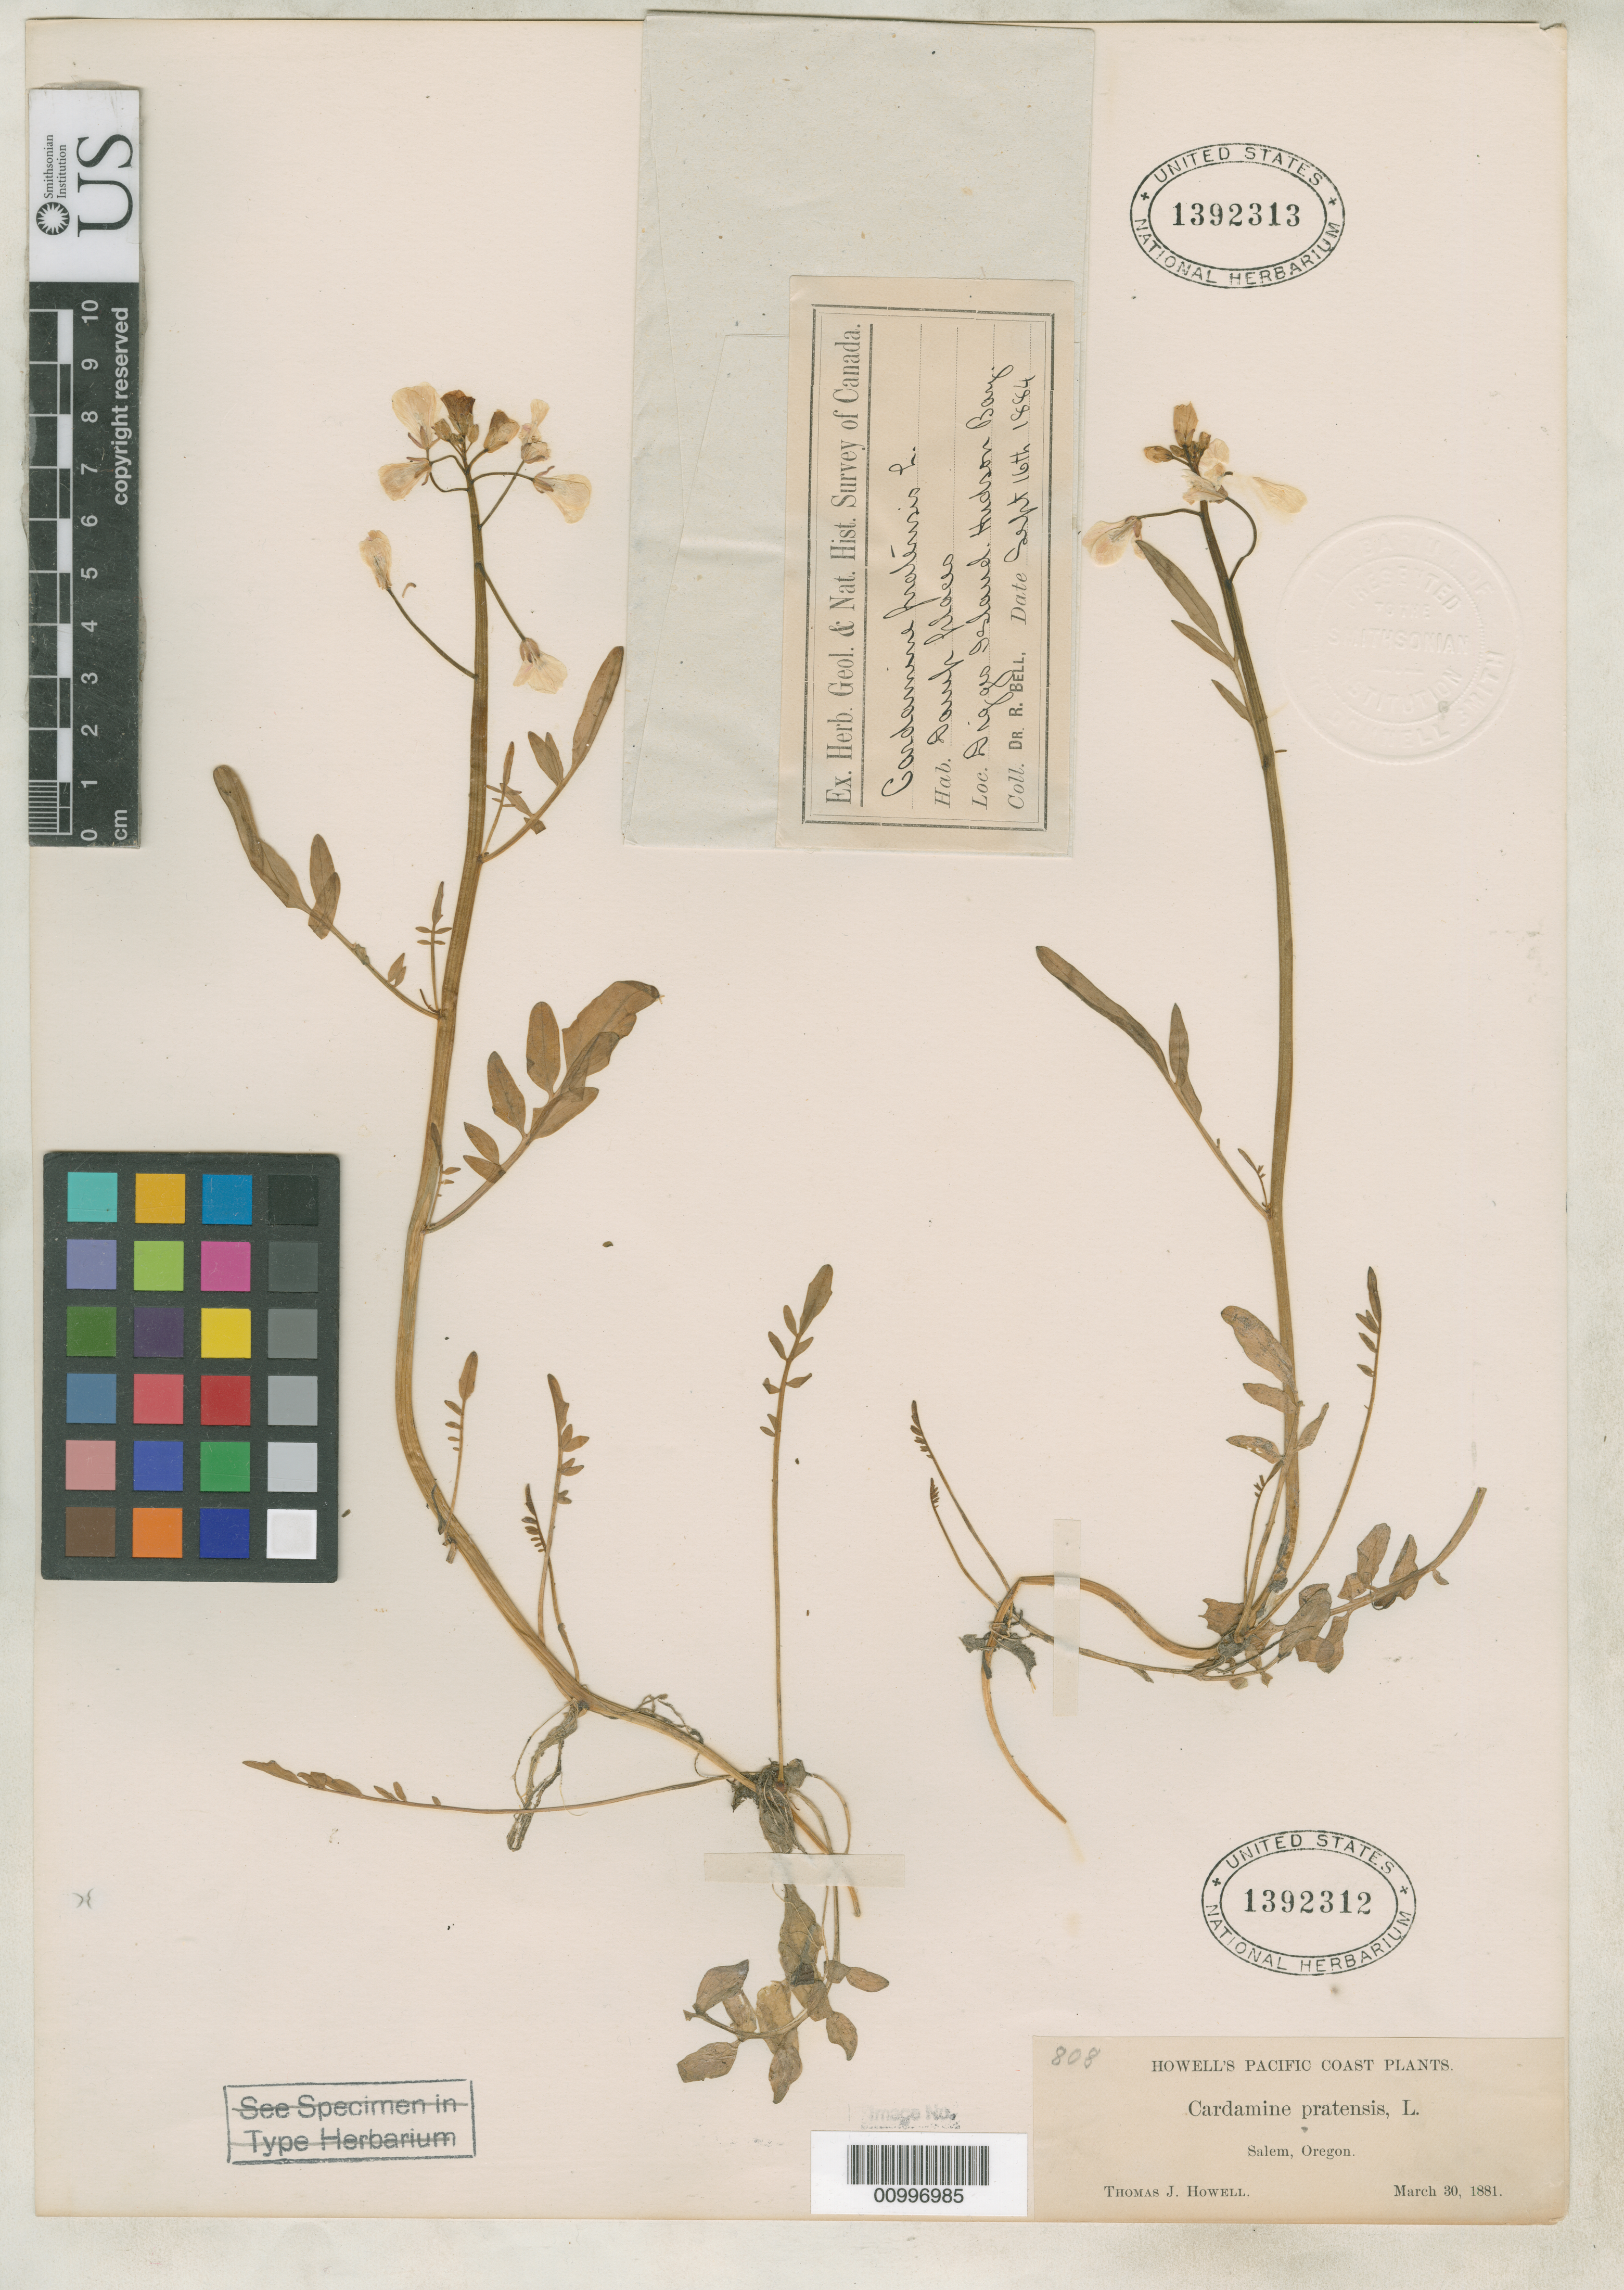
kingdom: Plantae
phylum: Tracheophyta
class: Magnoliopsida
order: Brassicales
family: Brassicaceae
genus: Cardamine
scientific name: Cardamine penduliflora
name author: O.E. Schulz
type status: Syntype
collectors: T. J. Howell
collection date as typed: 30 Mar 1881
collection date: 1881-03-30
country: United States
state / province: Oregon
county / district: Marion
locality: Salem.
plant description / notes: From the herbarium of J. Donnell Smith.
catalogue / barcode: US 1392313